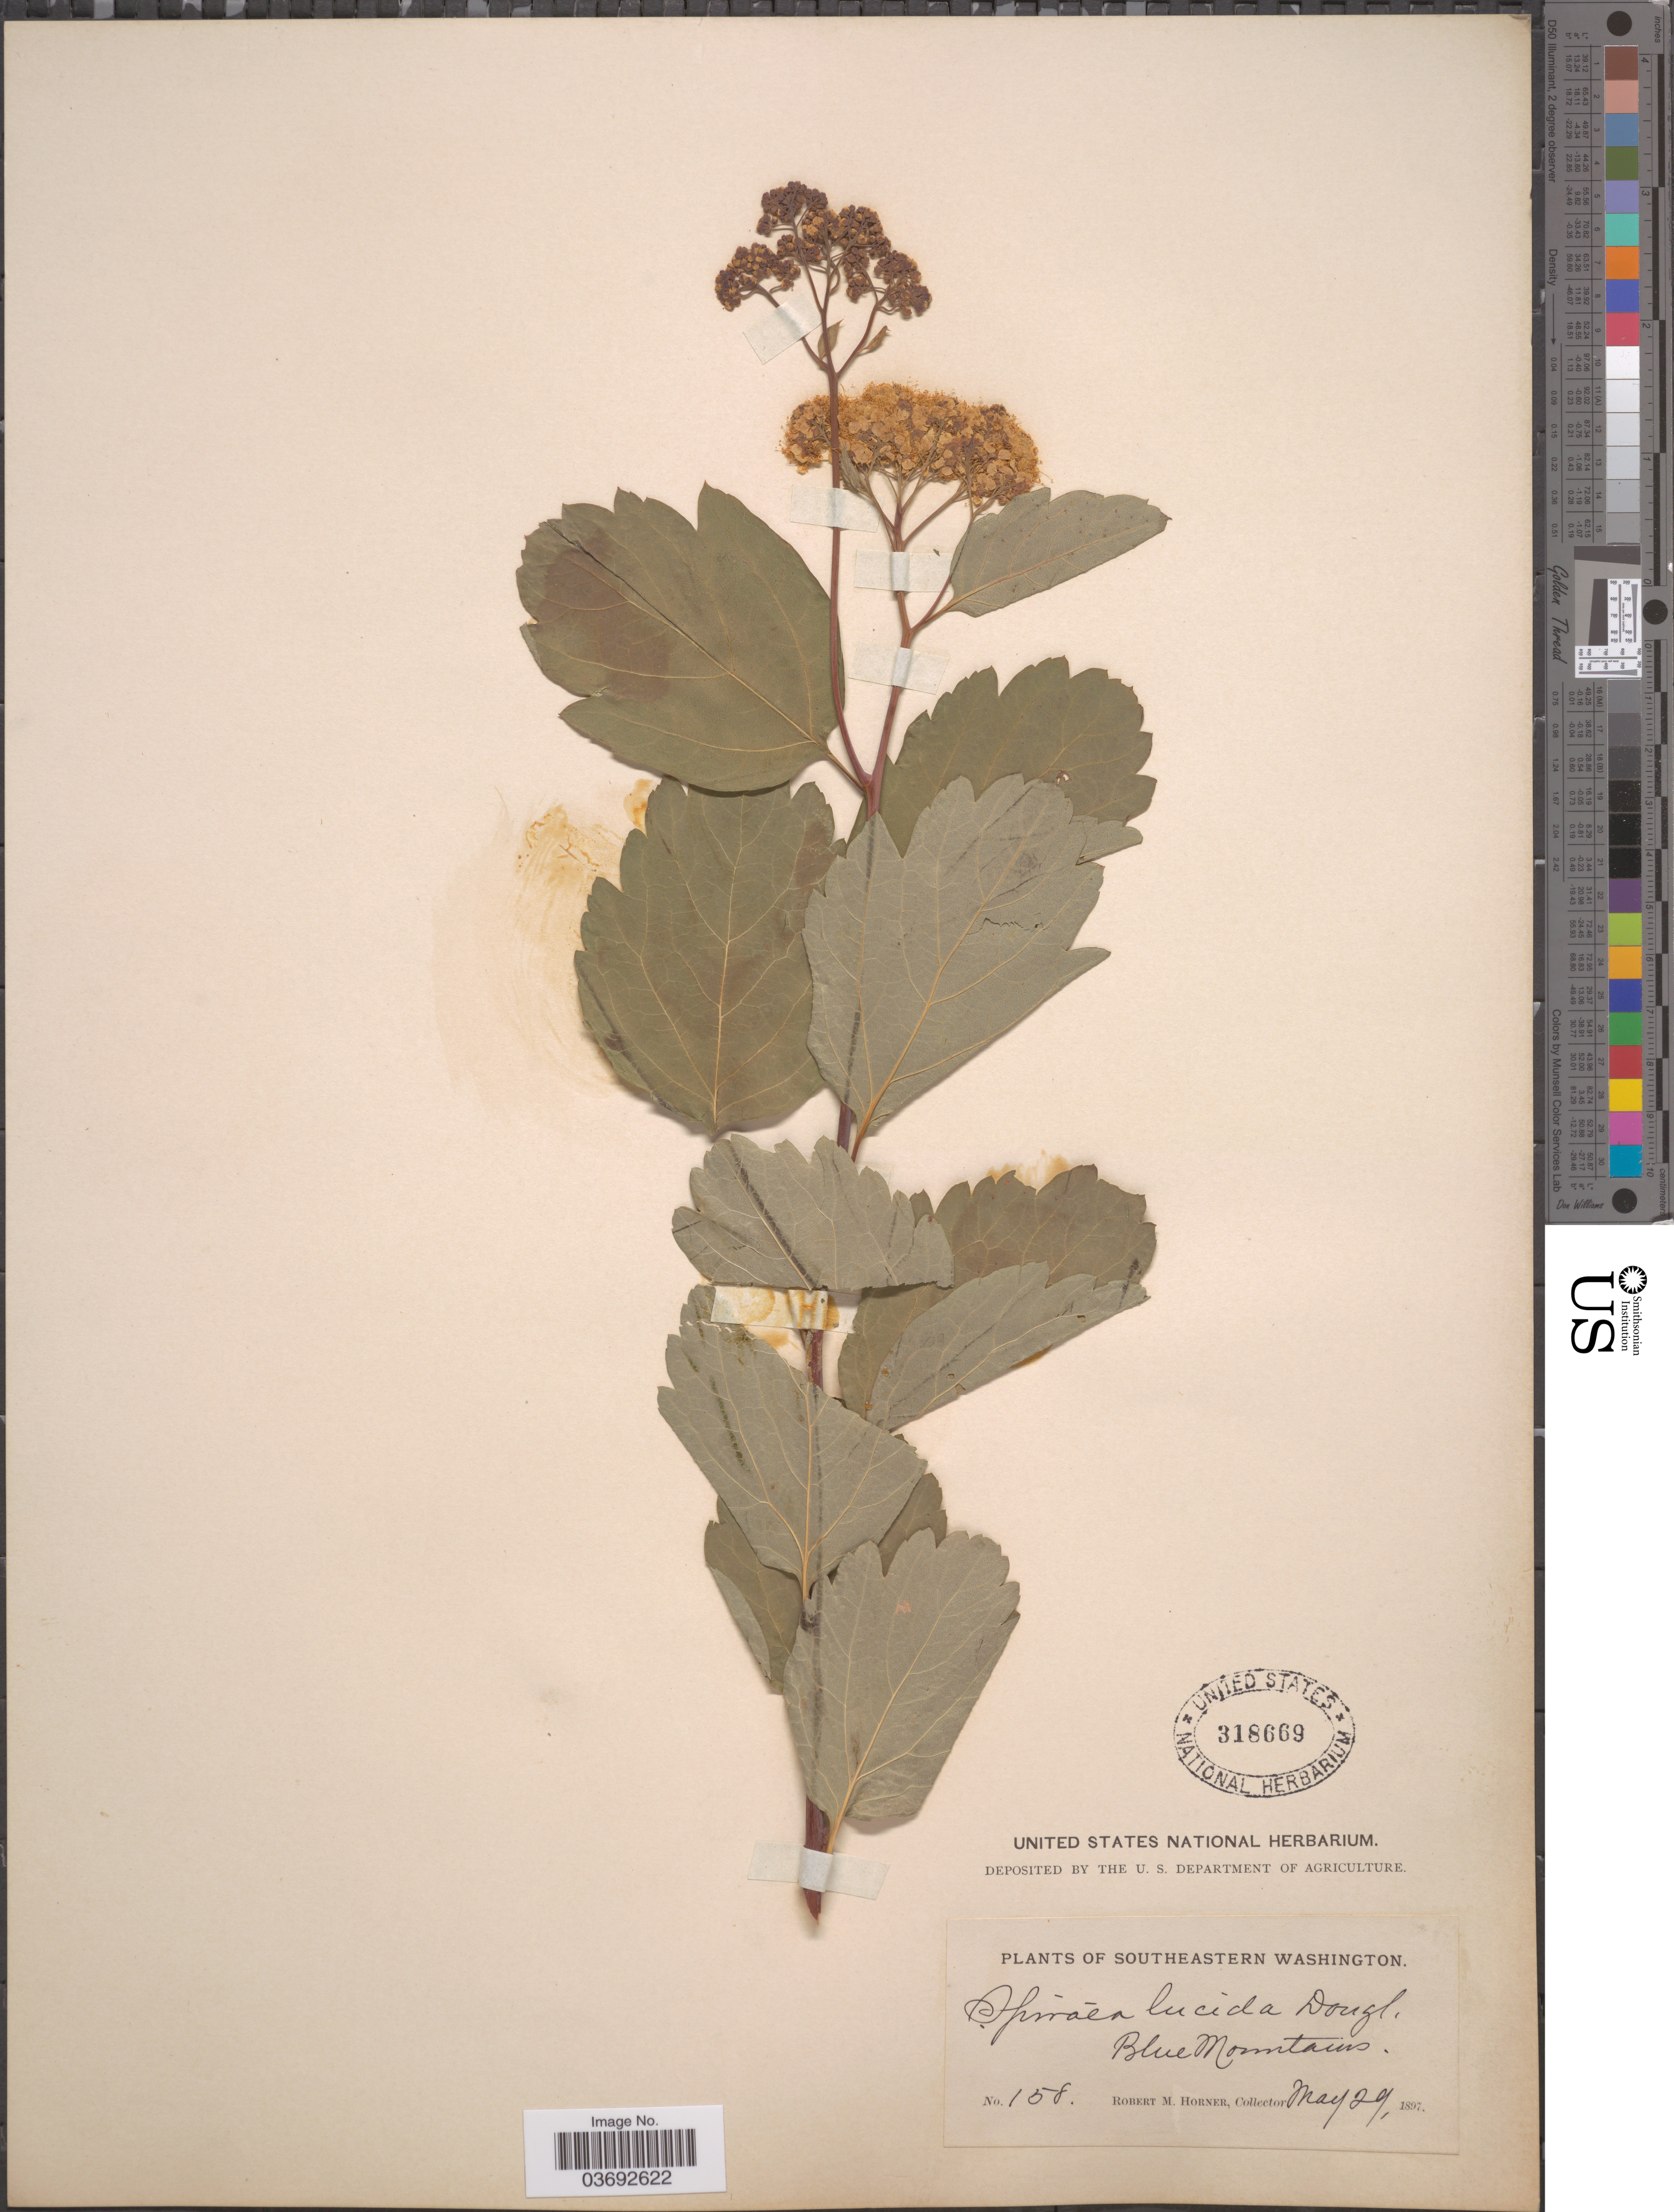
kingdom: Plantae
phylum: Tracheophyta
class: Magnoliopsida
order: Rosales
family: Rosaceae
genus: Spiraea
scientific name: Spiraea lucida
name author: Douglas ex Greene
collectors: R. Horner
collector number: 158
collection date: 1897-05-29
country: United States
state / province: Washington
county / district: Clallam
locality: Southeastern Washington. Blue Mountains.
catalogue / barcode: US 318669